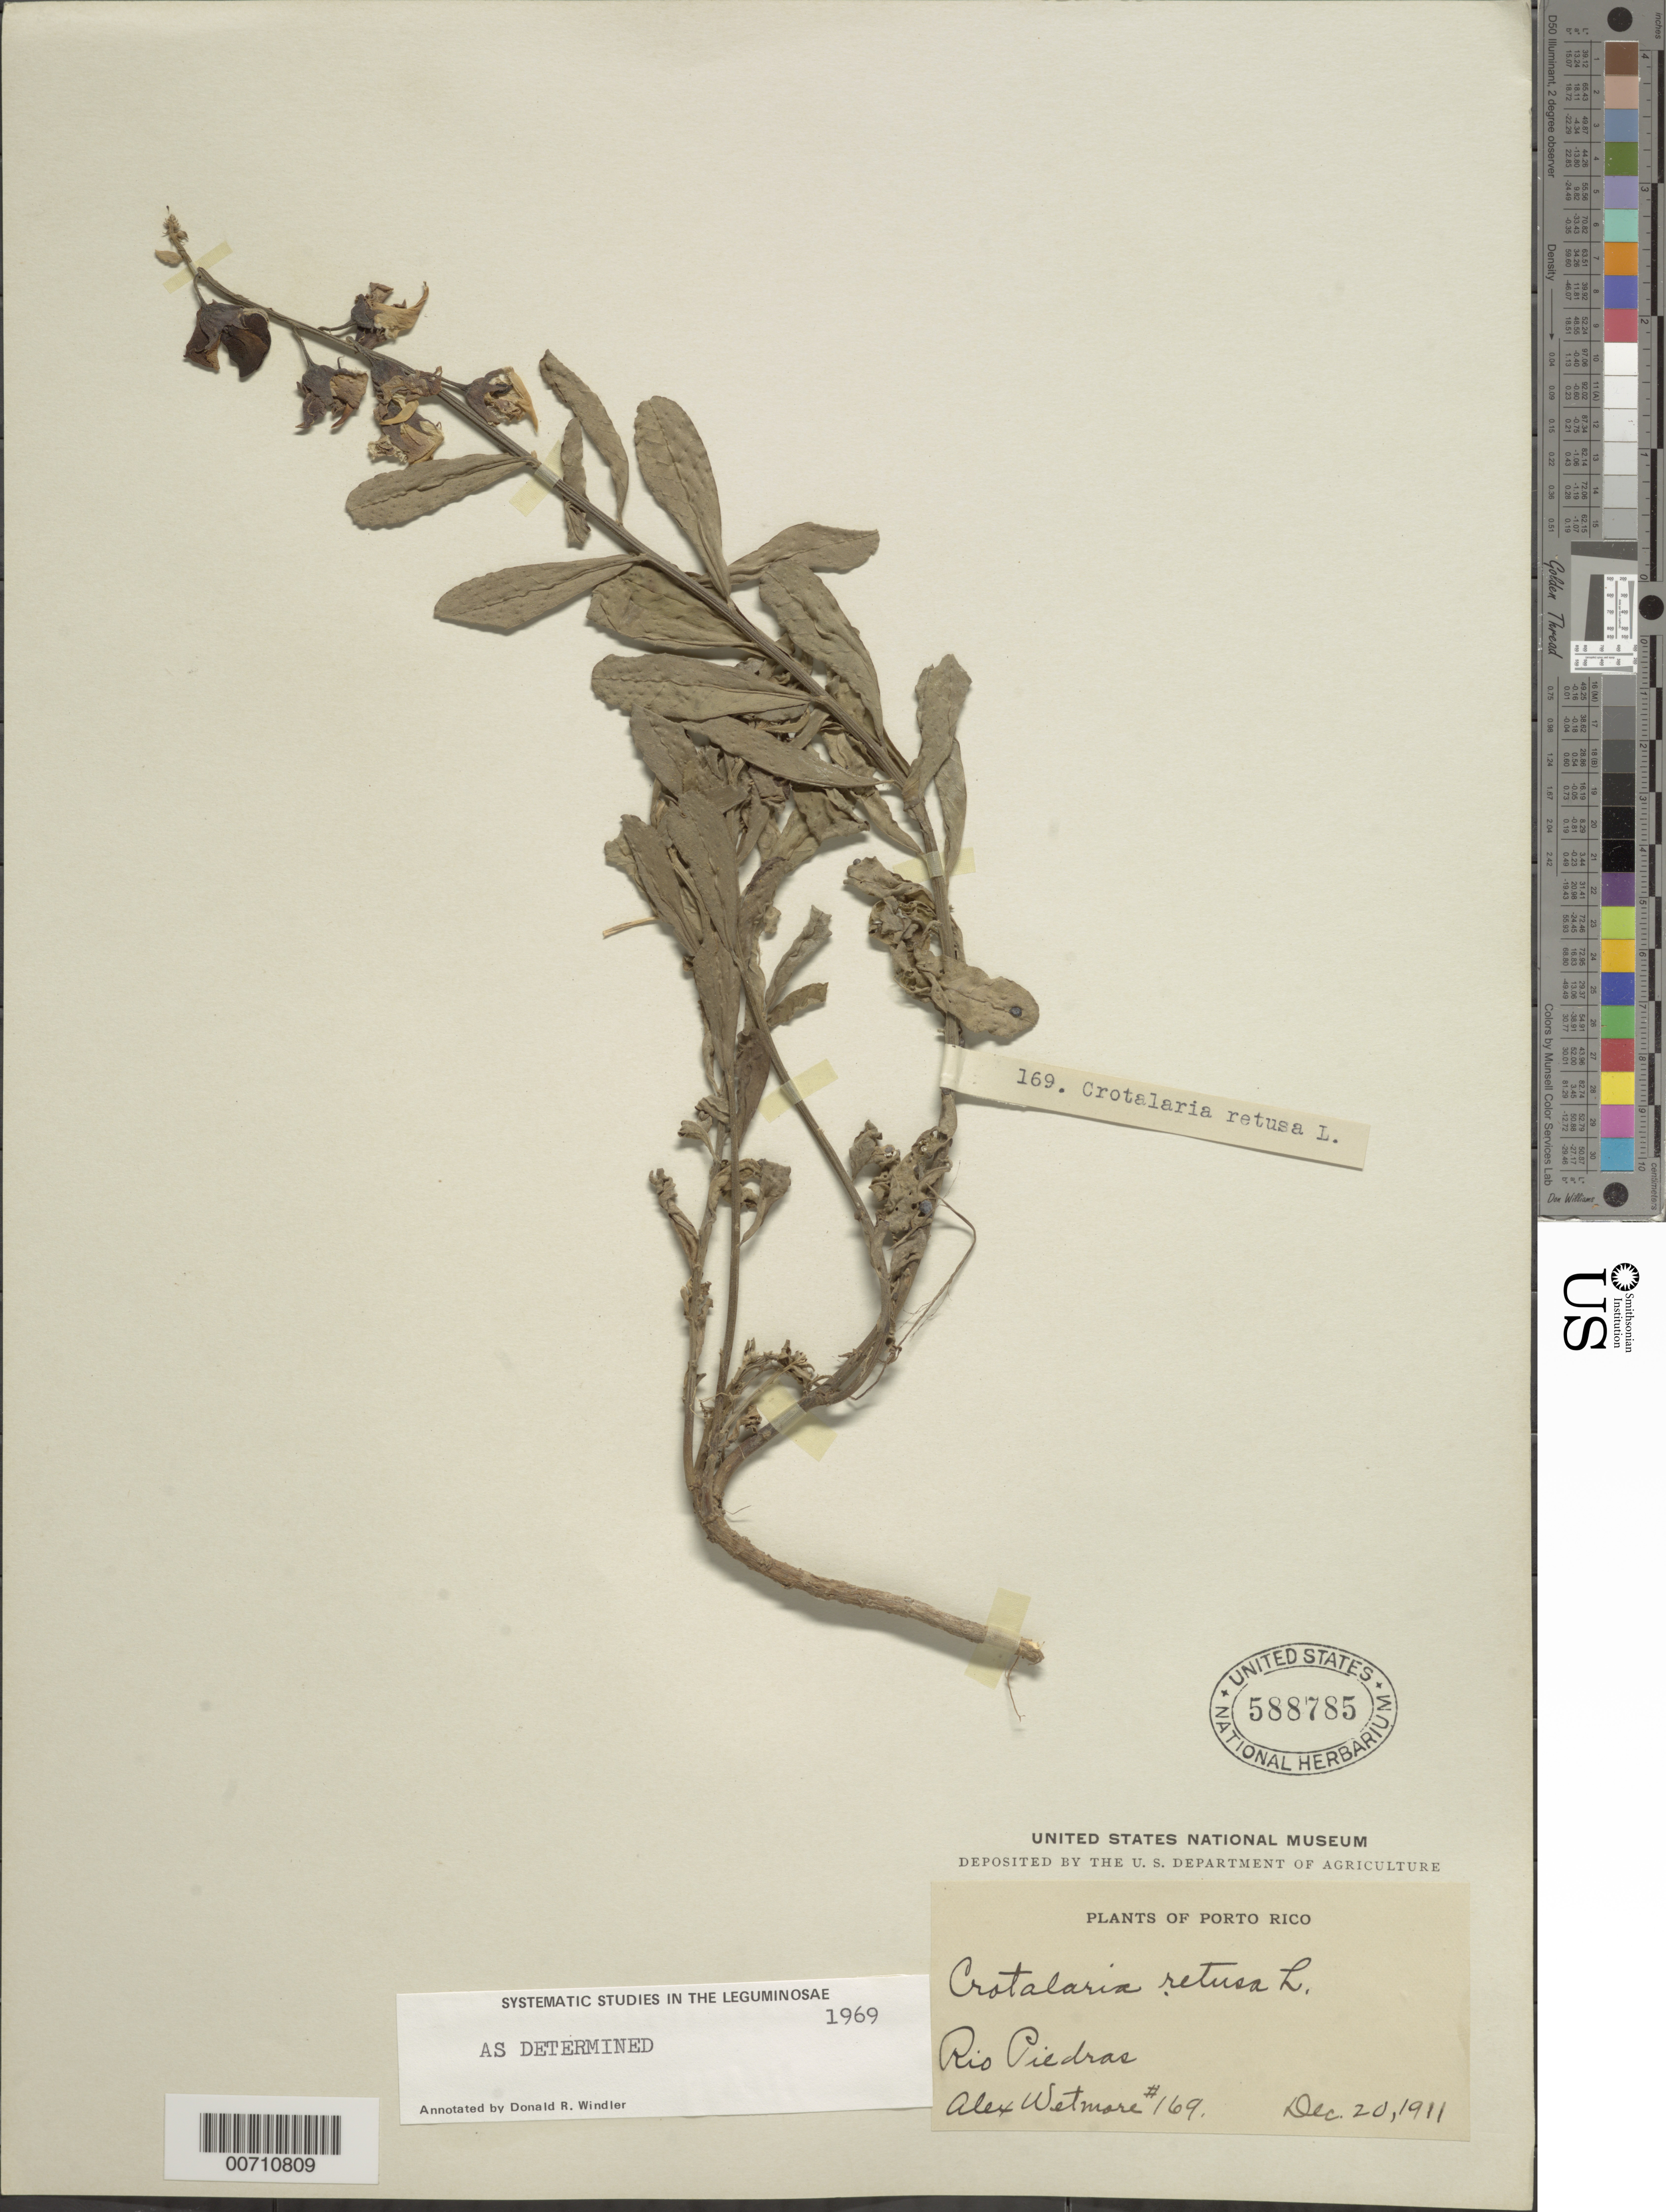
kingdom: Plantae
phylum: Tracheophyta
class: Magnoliopsida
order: Fabales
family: Fabaceae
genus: Crotalaria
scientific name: Crotalaria retusa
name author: L.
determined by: Windler, D. R.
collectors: A. Wetmore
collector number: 169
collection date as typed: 20 Dec 1911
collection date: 1911-12-20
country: Puerto Rico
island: Greater Antilles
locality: Rio Piedras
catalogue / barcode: US 588785